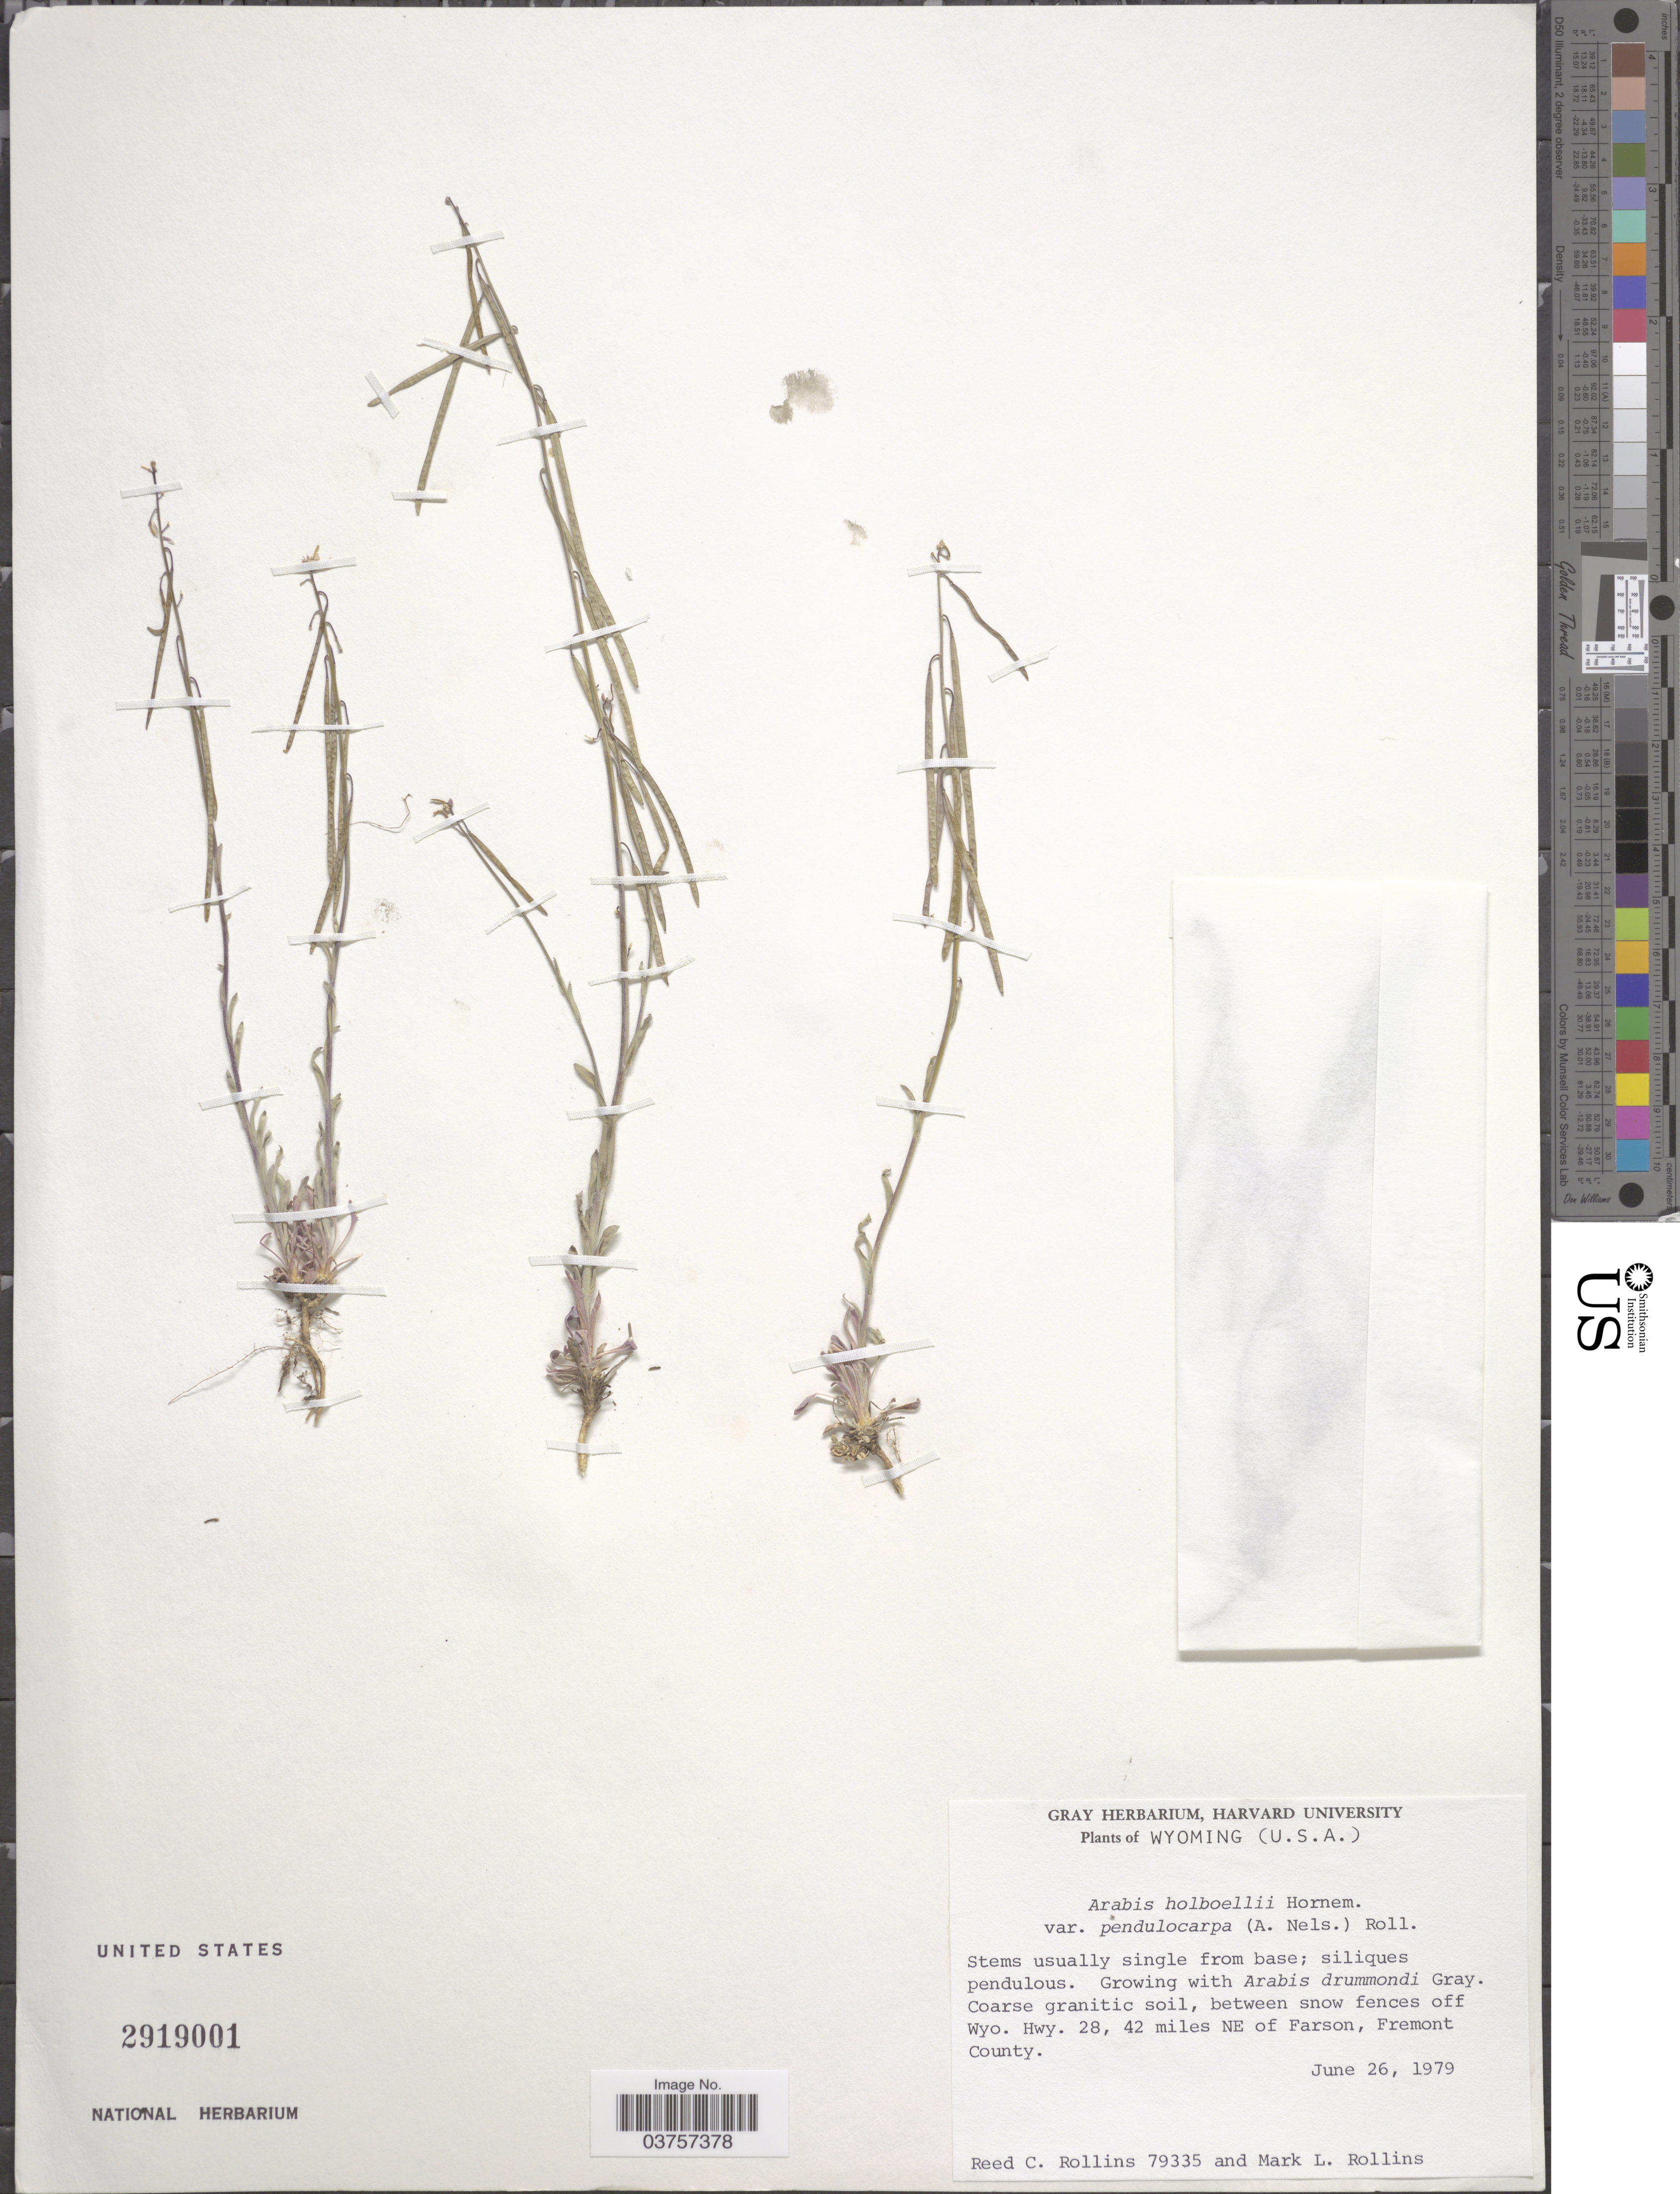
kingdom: Plantae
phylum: Tracheophyta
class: Magnoliopsida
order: Brassicales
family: Brassicaceae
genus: Arabis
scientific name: Arabis holboellii var. pendulocarpa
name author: (A. Nelson) Rollins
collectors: R. C. Rollins & M. Rollins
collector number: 79335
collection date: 1979-06-26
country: United States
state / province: Wyoming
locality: Between snow fences off Wyo. Hwy. 28, 42 miles NE of Farson, Fremont County.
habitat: coarse granitic soil between snow fences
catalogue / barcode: US 2919001